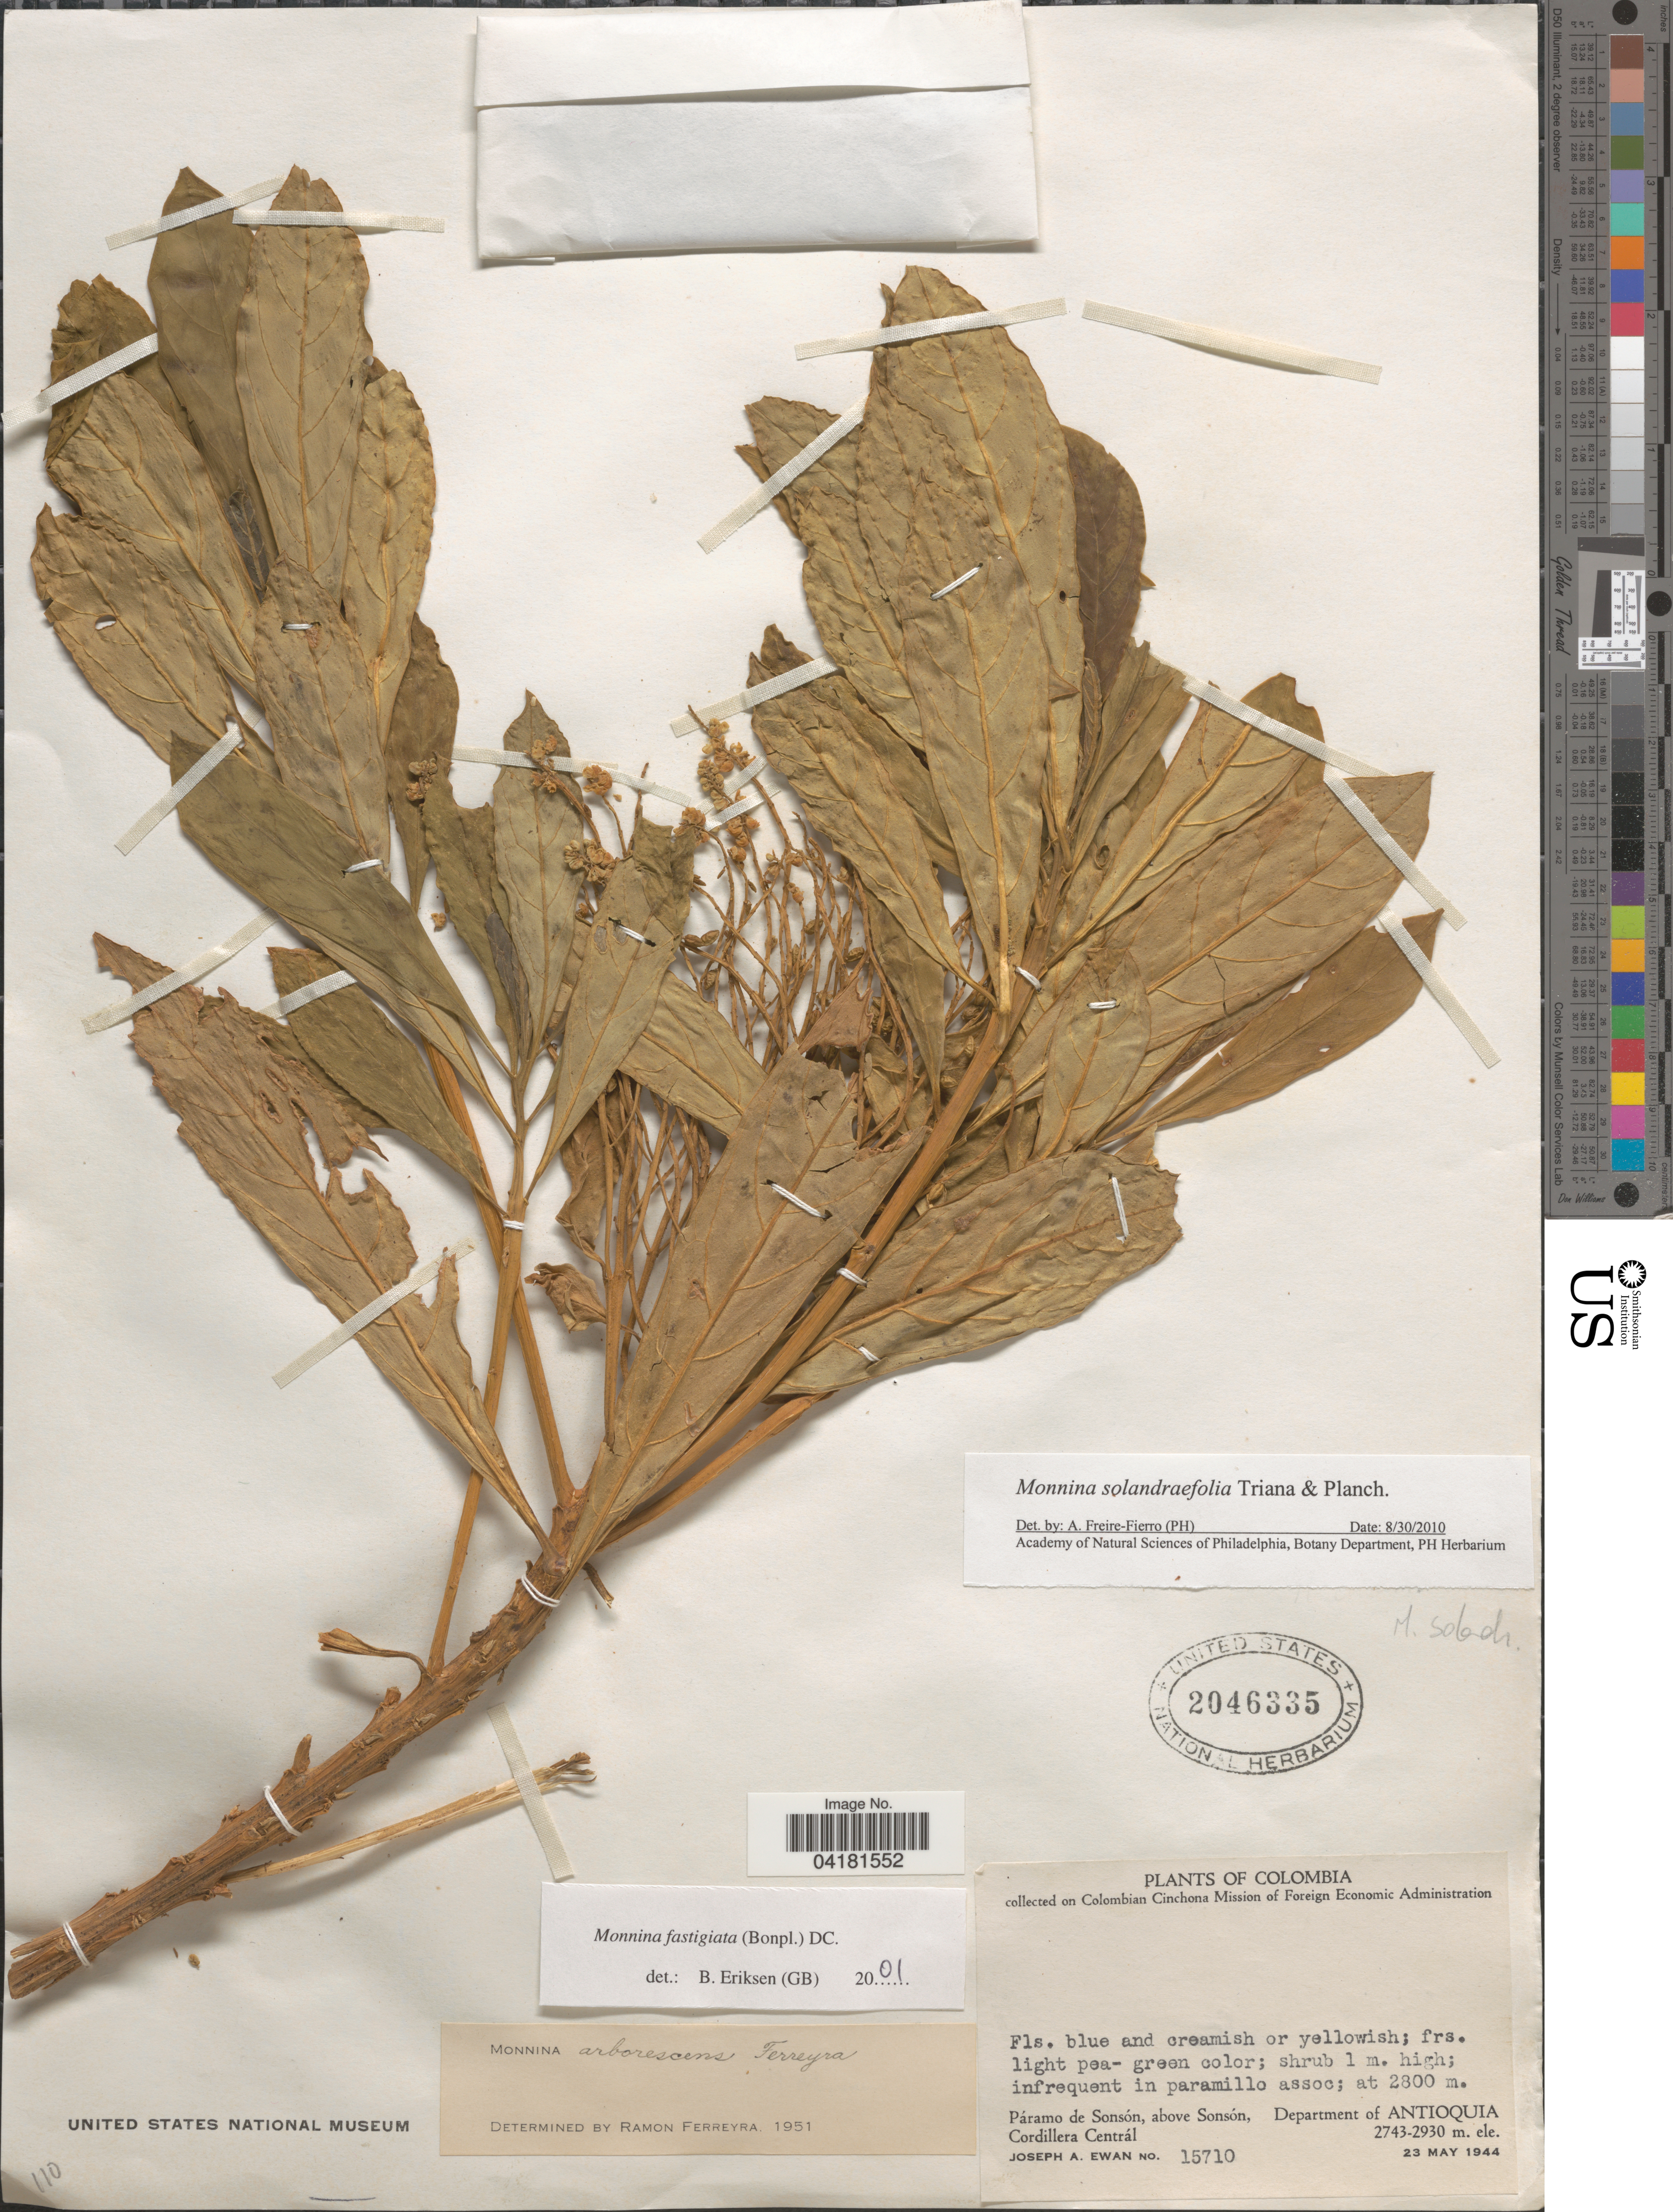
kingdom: Plantae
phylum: Tracheophyta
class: Magnoliopsida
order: Fabales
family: Polygalaceae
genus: Monnina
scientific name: Monnina solandraefolia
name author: Triana & Planch.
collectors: J. A. Ewan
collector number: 15710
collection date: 1944-05-23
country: Colombia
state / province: Antioquia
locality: Páramo de Sonsón, above Sonsón, Department of Antioquia. Cordillera Central.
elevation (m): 2743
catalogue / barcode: US 2046335